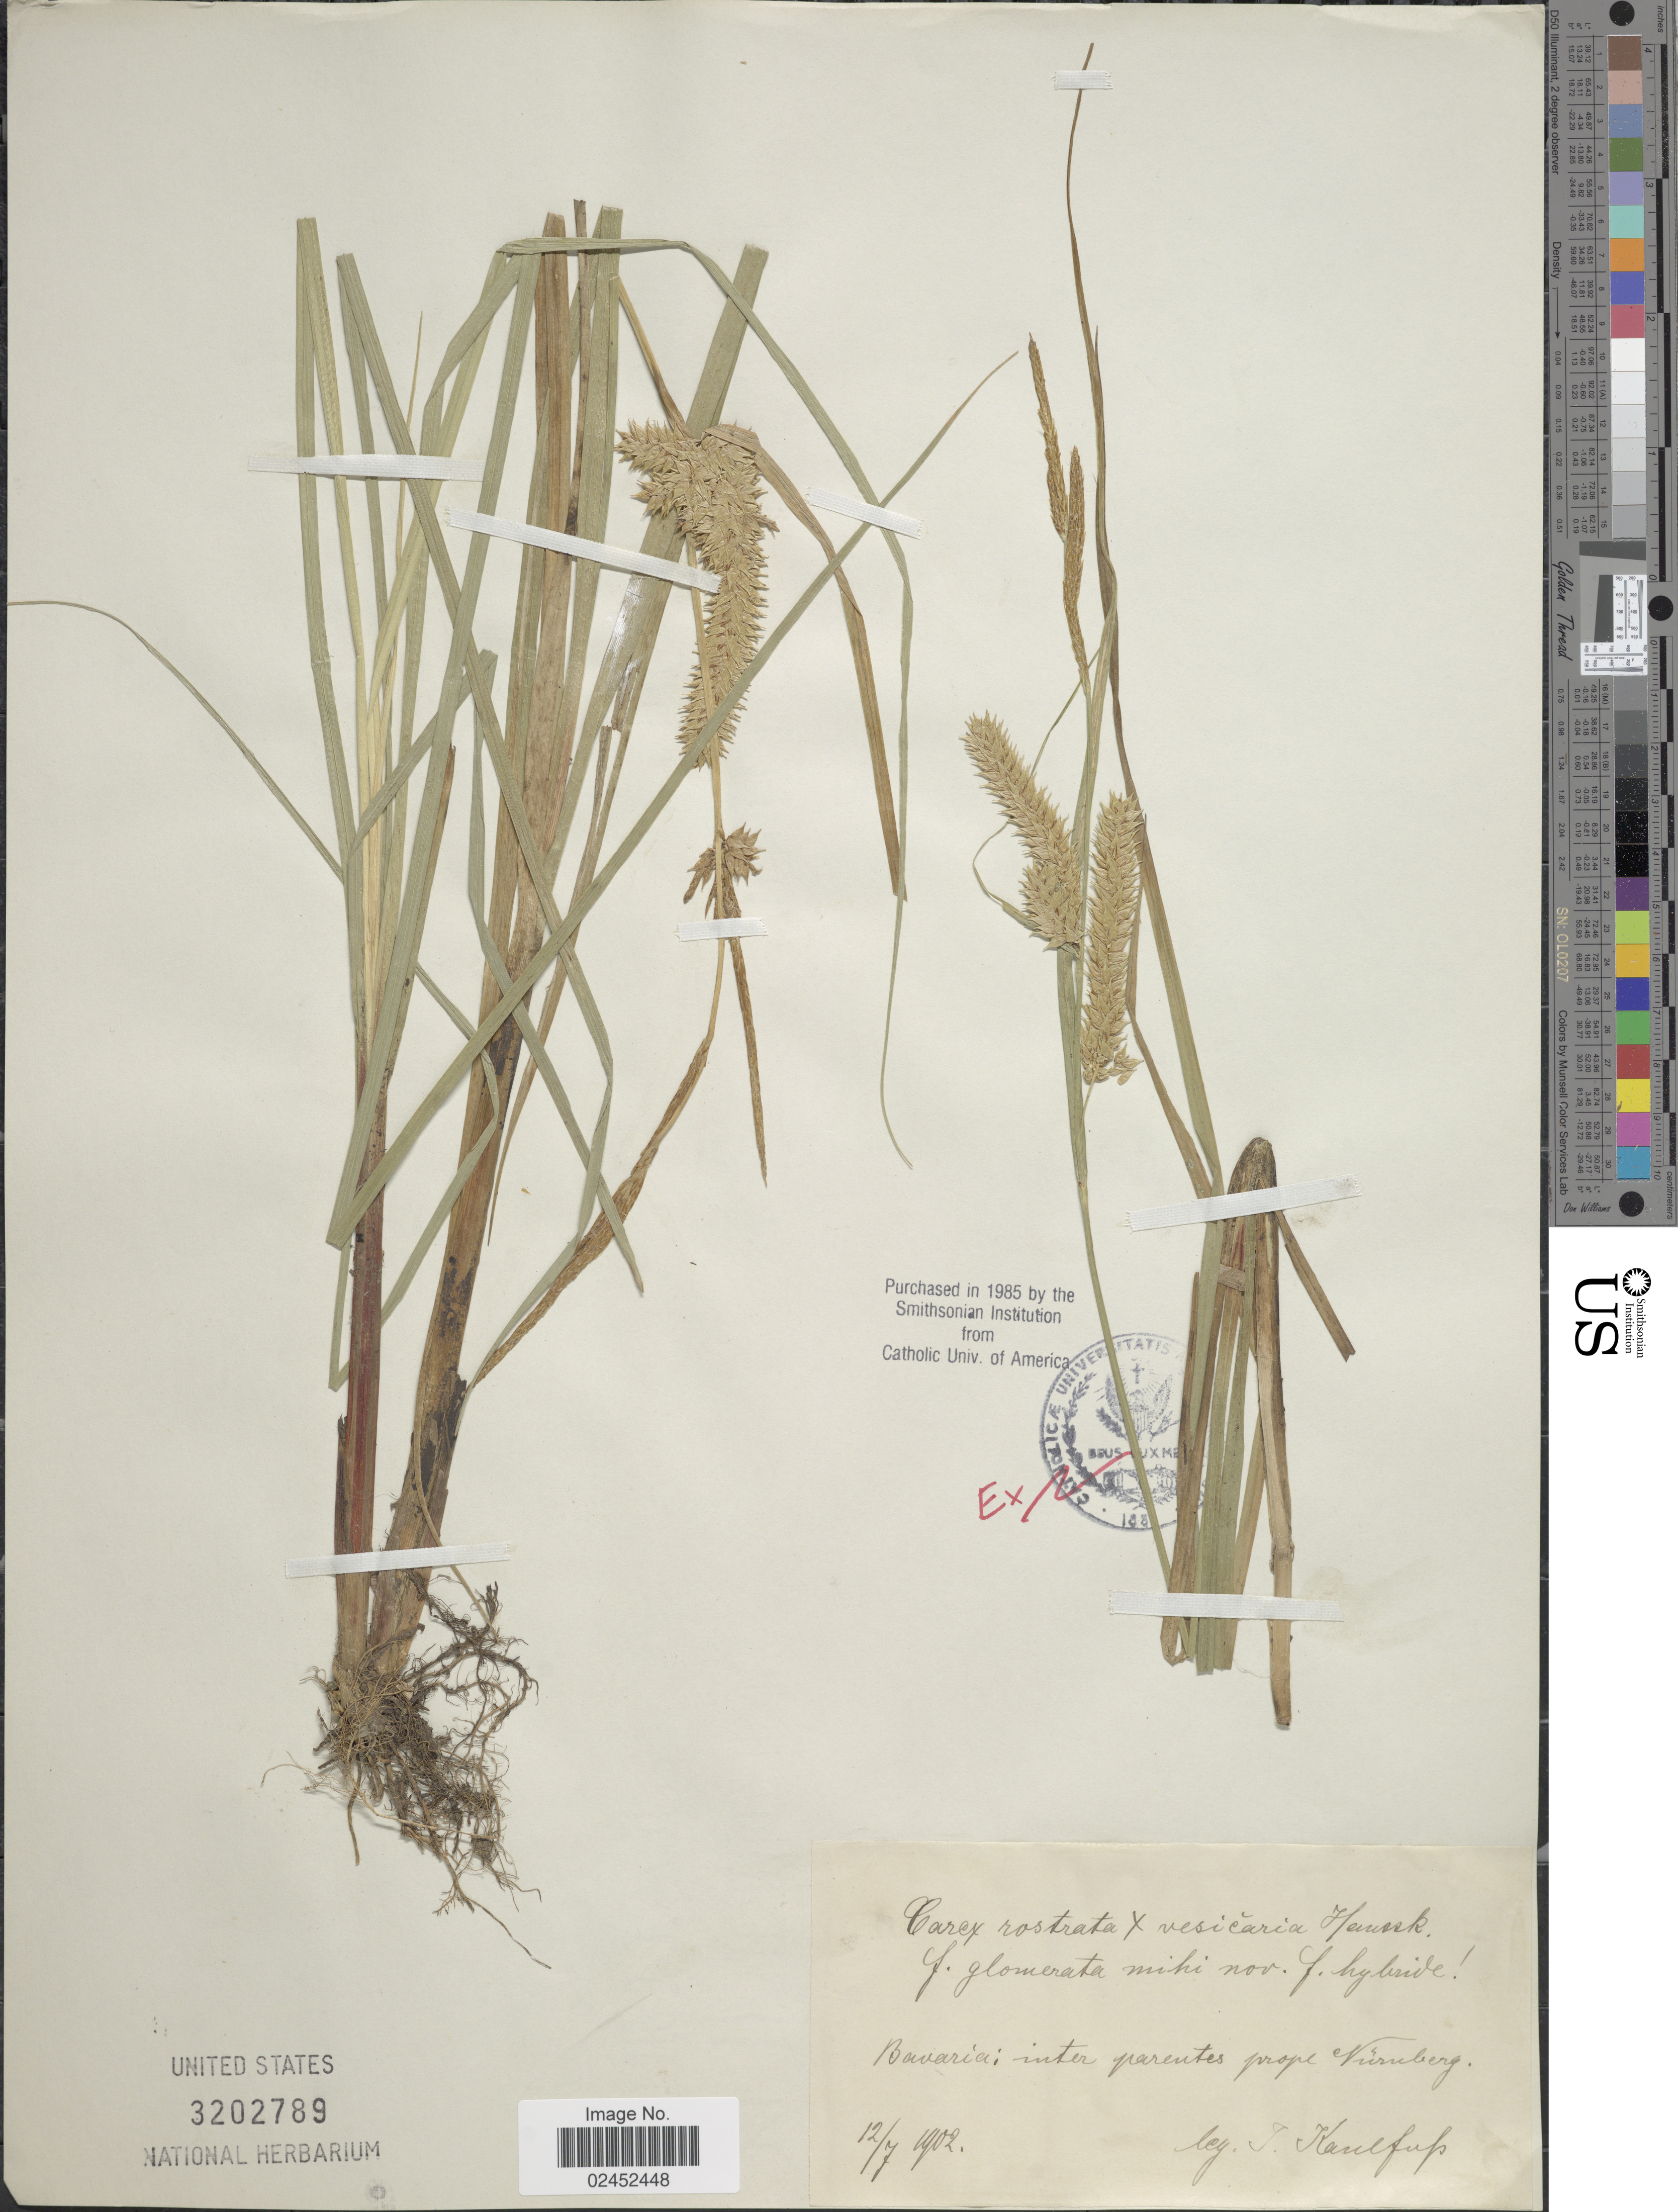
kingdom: Plantae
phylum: Tracheophyta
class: Liliopsida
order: Poales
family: Cyperaceae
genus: Carex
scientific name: Carex rostrata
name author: Stokes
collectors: J. S. Kaulfuss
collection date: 1902-07-12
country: Germany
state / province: Bayern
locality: Bavaria: inter parentes prope Nürnberg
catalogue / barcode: US 3202789